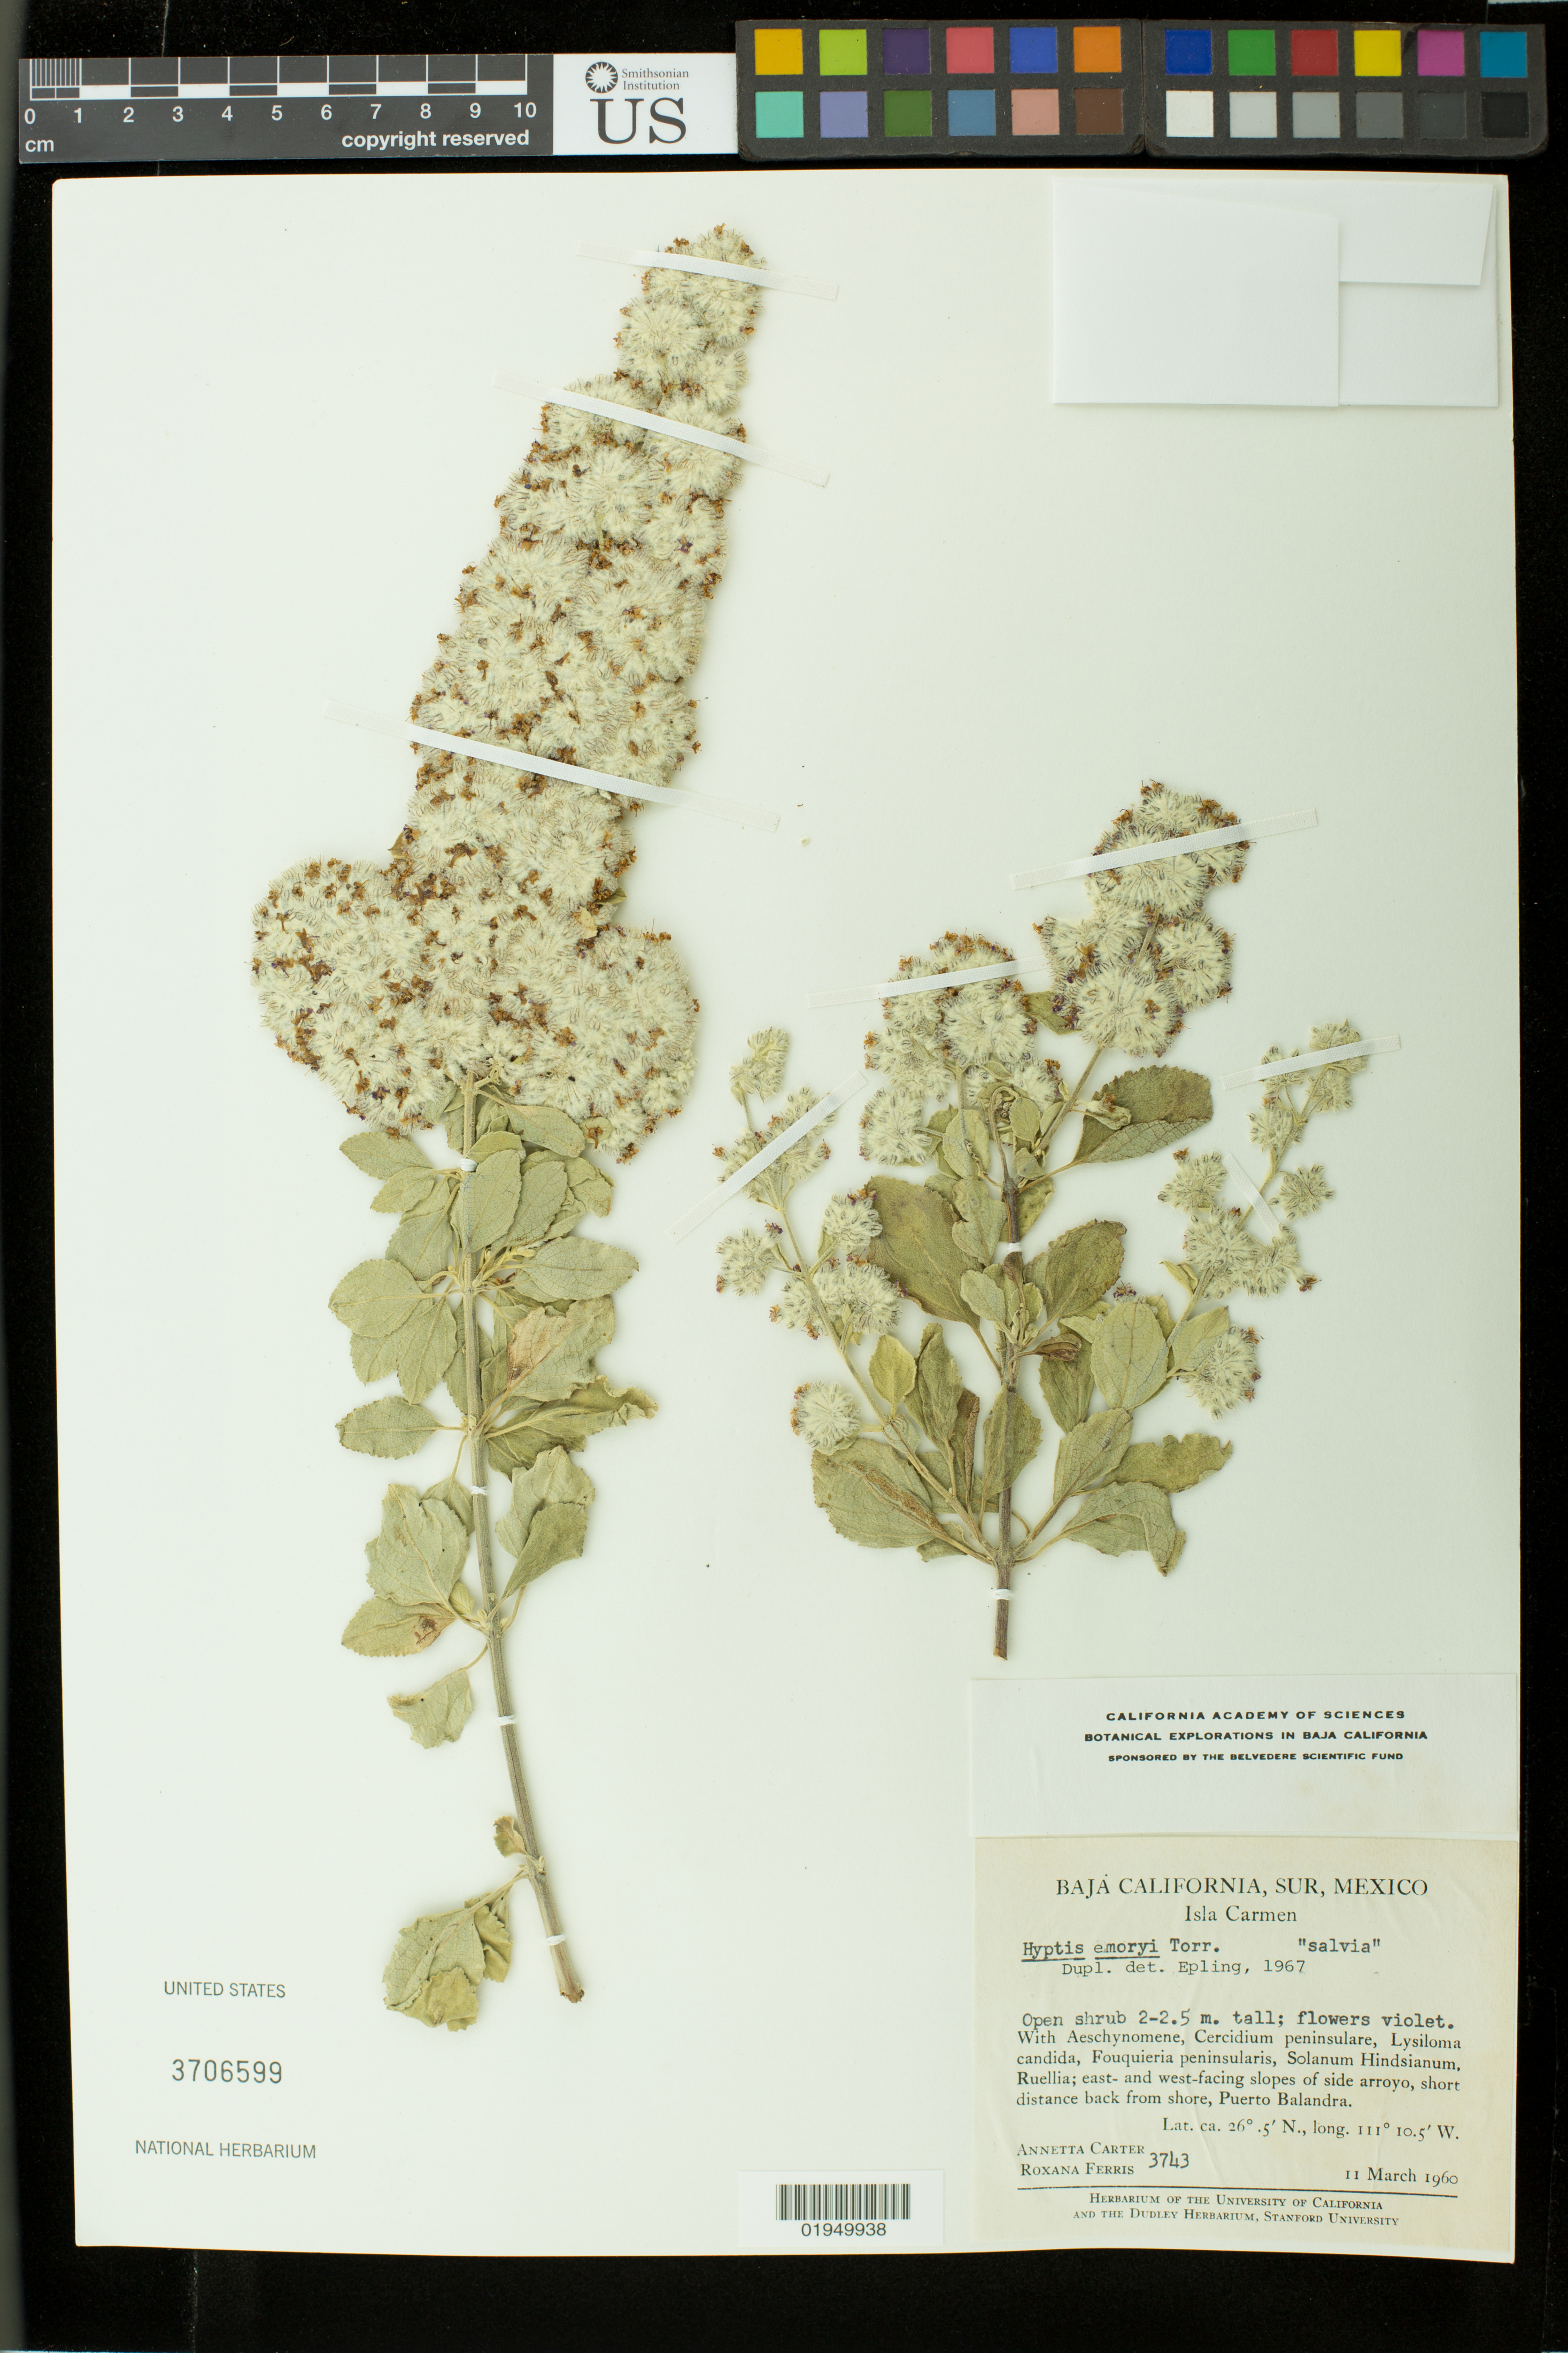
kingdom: Plantae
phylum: Tracheophyta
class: Magnoliopsida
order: Lamiales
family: Lamiaceae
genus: Condea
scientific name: Condea emoryi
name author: (Torr.) Harley & J.F.B. Pastore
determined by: Strong, Mark T., (BOT), Smithsonian Institution - National Museum of Natural History (UNITED STATES)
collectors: A. Carter & R. S. Ferris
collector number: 3743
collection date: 1960-03-11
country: Mexico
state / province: Baja California Sur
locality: Isla Carmen. Short distance back from shore, Puerto Balandra.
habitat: East- and west-facing slopes of side arroyo, short distance back from shore.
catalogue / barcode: US 3706599